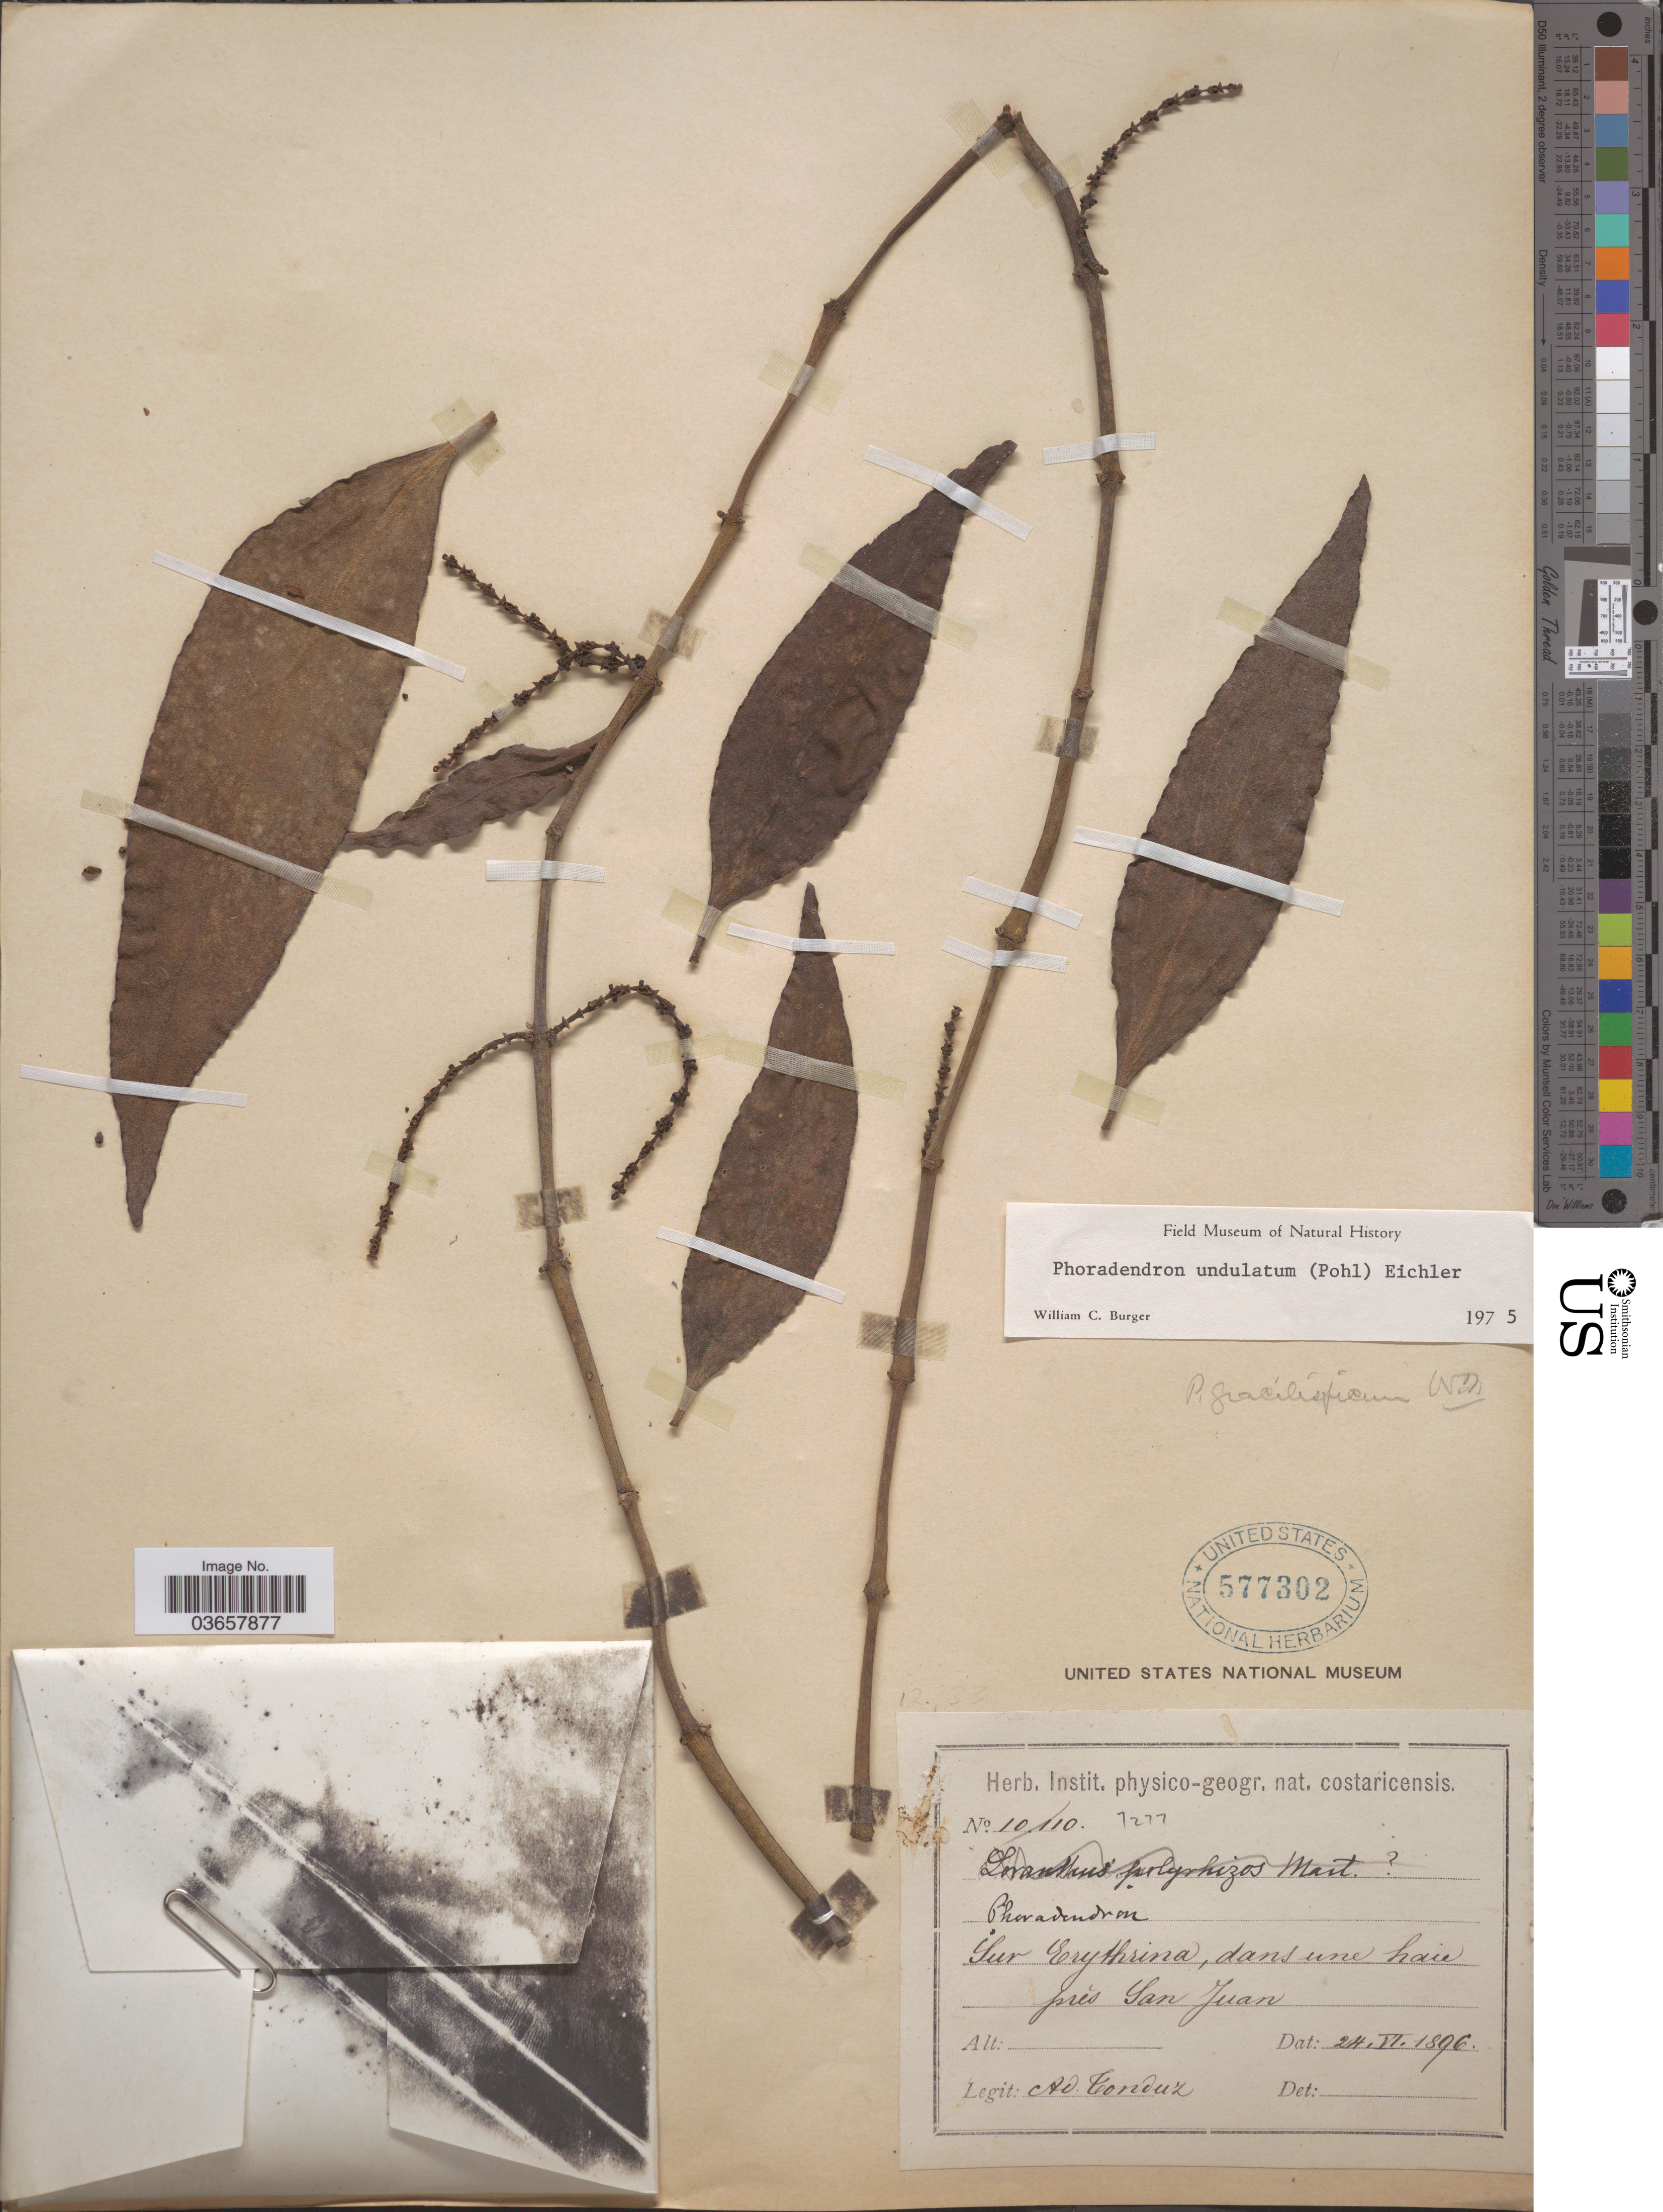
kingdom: Plantae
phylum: Tracheophyta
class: Magnoliopsida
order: Santalales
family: Viscaceae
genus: Phoradendron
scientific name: Phoradendron undulatum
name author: (Pohl ex DC.) Eichler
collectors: A. Tonduz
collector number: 7277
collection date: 1896-06-24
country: Costa Rica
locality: Sur Erythrina, dans une haie près San Juan.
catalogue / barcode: US 577302